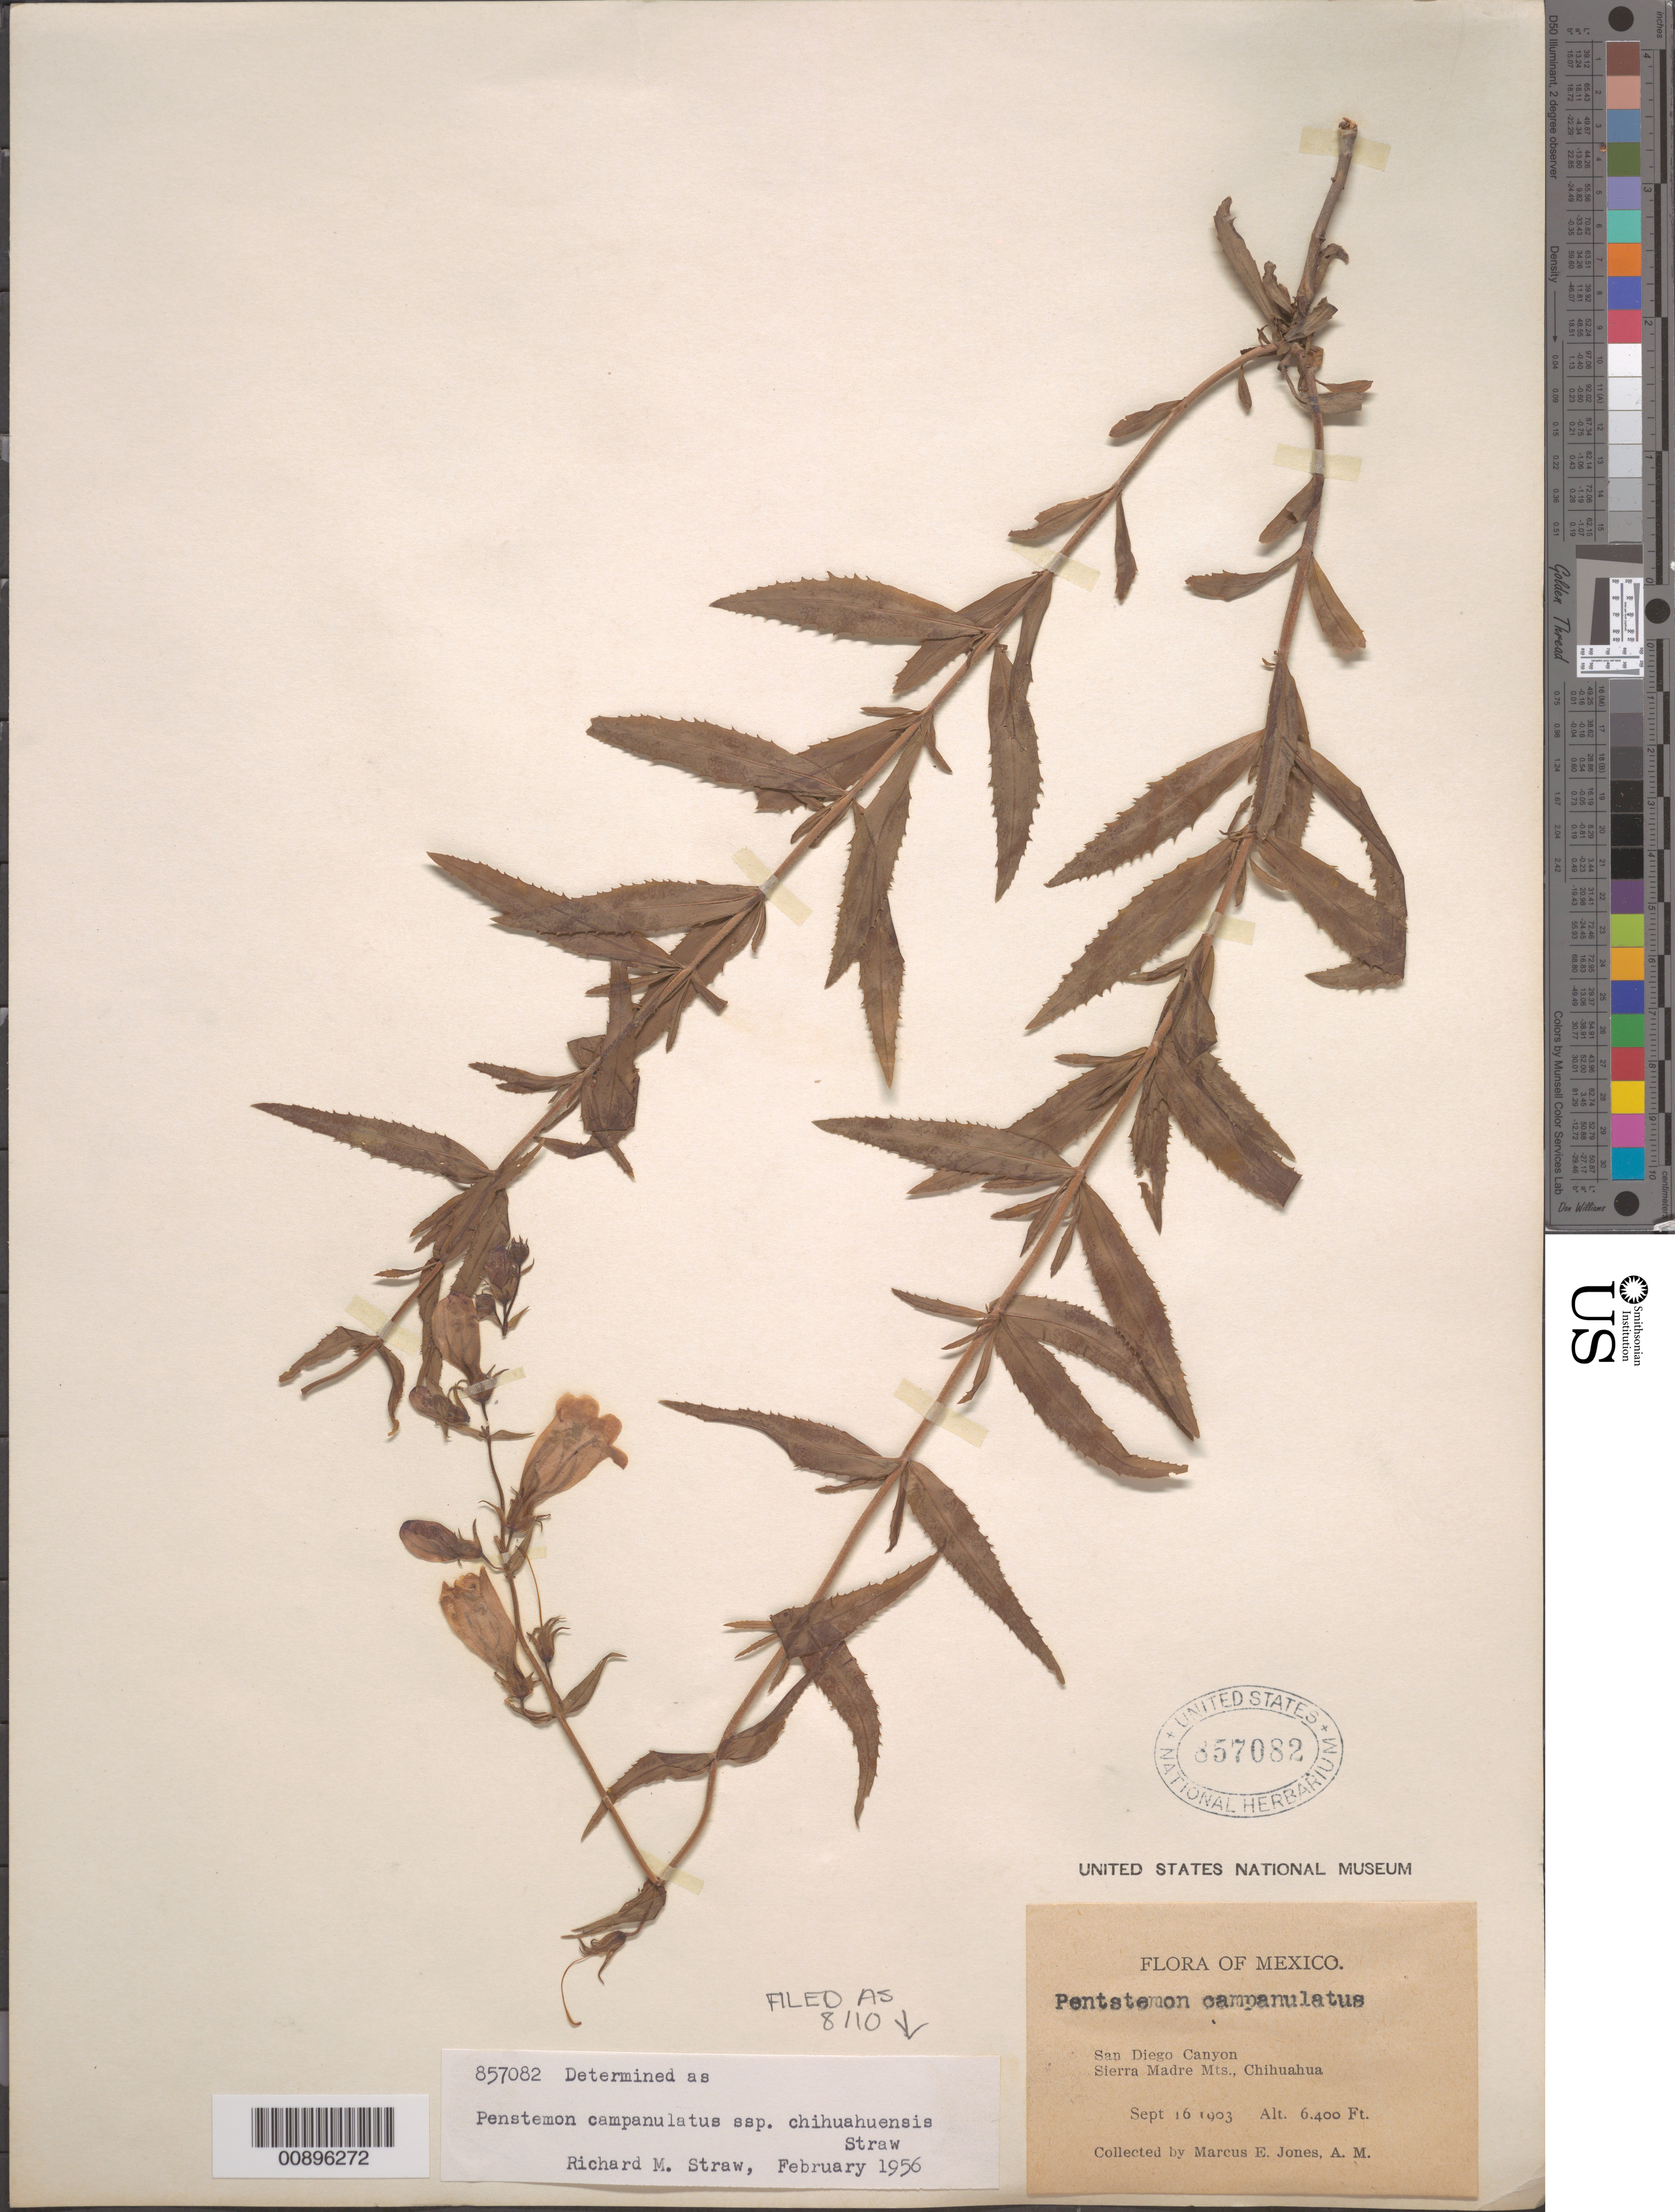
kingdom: Plantae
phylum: Tracheophyta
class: Magnoliopsida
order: Lamiales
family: Plantaginaceae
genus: Penstemon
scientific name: Penstemon campanulatus subsp. chihuahuensis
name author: Straw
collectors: M. E. Jones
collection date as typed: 16 Sep 1903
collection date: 1903-09-16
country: Mexico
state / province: Chihuahua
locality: San Diego Canyon, Sierra Madre Mts., Chihuahua.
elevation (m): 1951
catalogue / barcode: US 857082